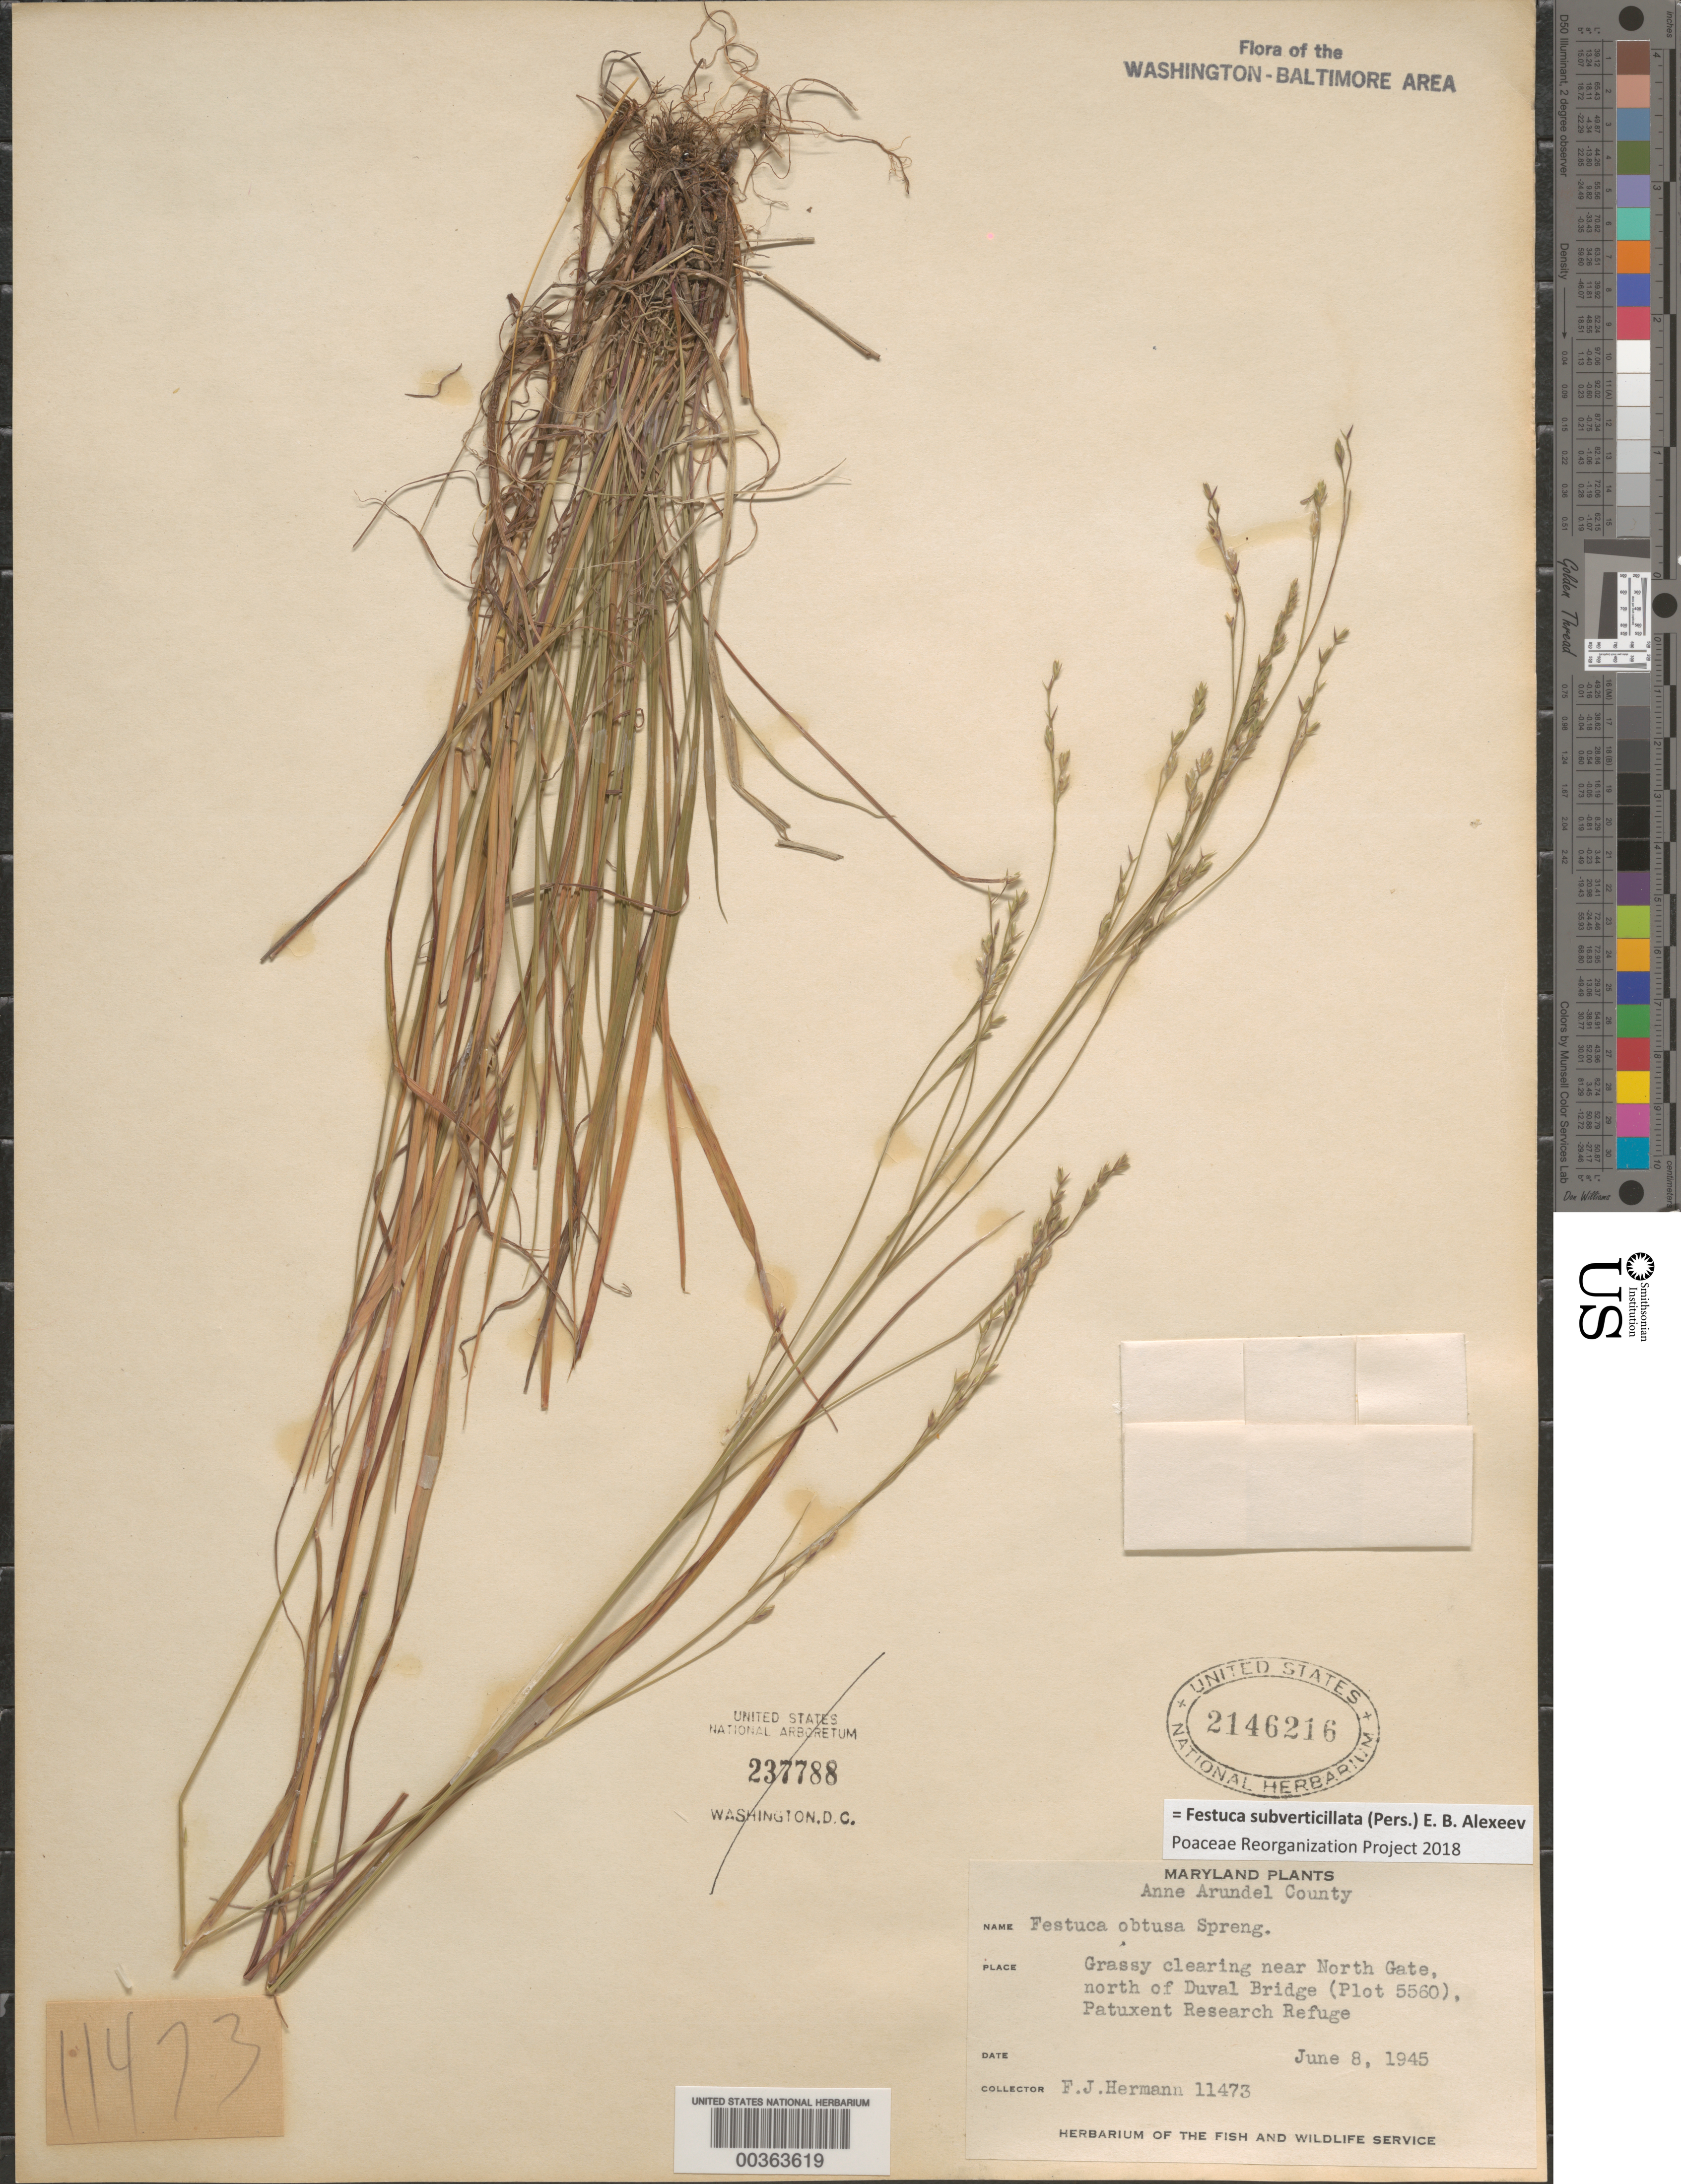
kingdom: Plantae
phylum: Tracheophyta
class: Liliopsida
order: Poales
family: Poaceae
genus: Festuca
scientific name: Festuca subverticillata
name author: (Pers.) E.B. Alexeev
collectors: G. P. Van Eseltine & T. Moseley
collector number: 40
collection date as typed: Jun 1914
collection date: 1914-06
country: United States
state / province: Maryland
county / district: Anne Arundel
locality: N of Duvall Bridge, Patuxent Research Refuge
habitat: Grassy clearing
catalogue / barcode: US 2146216